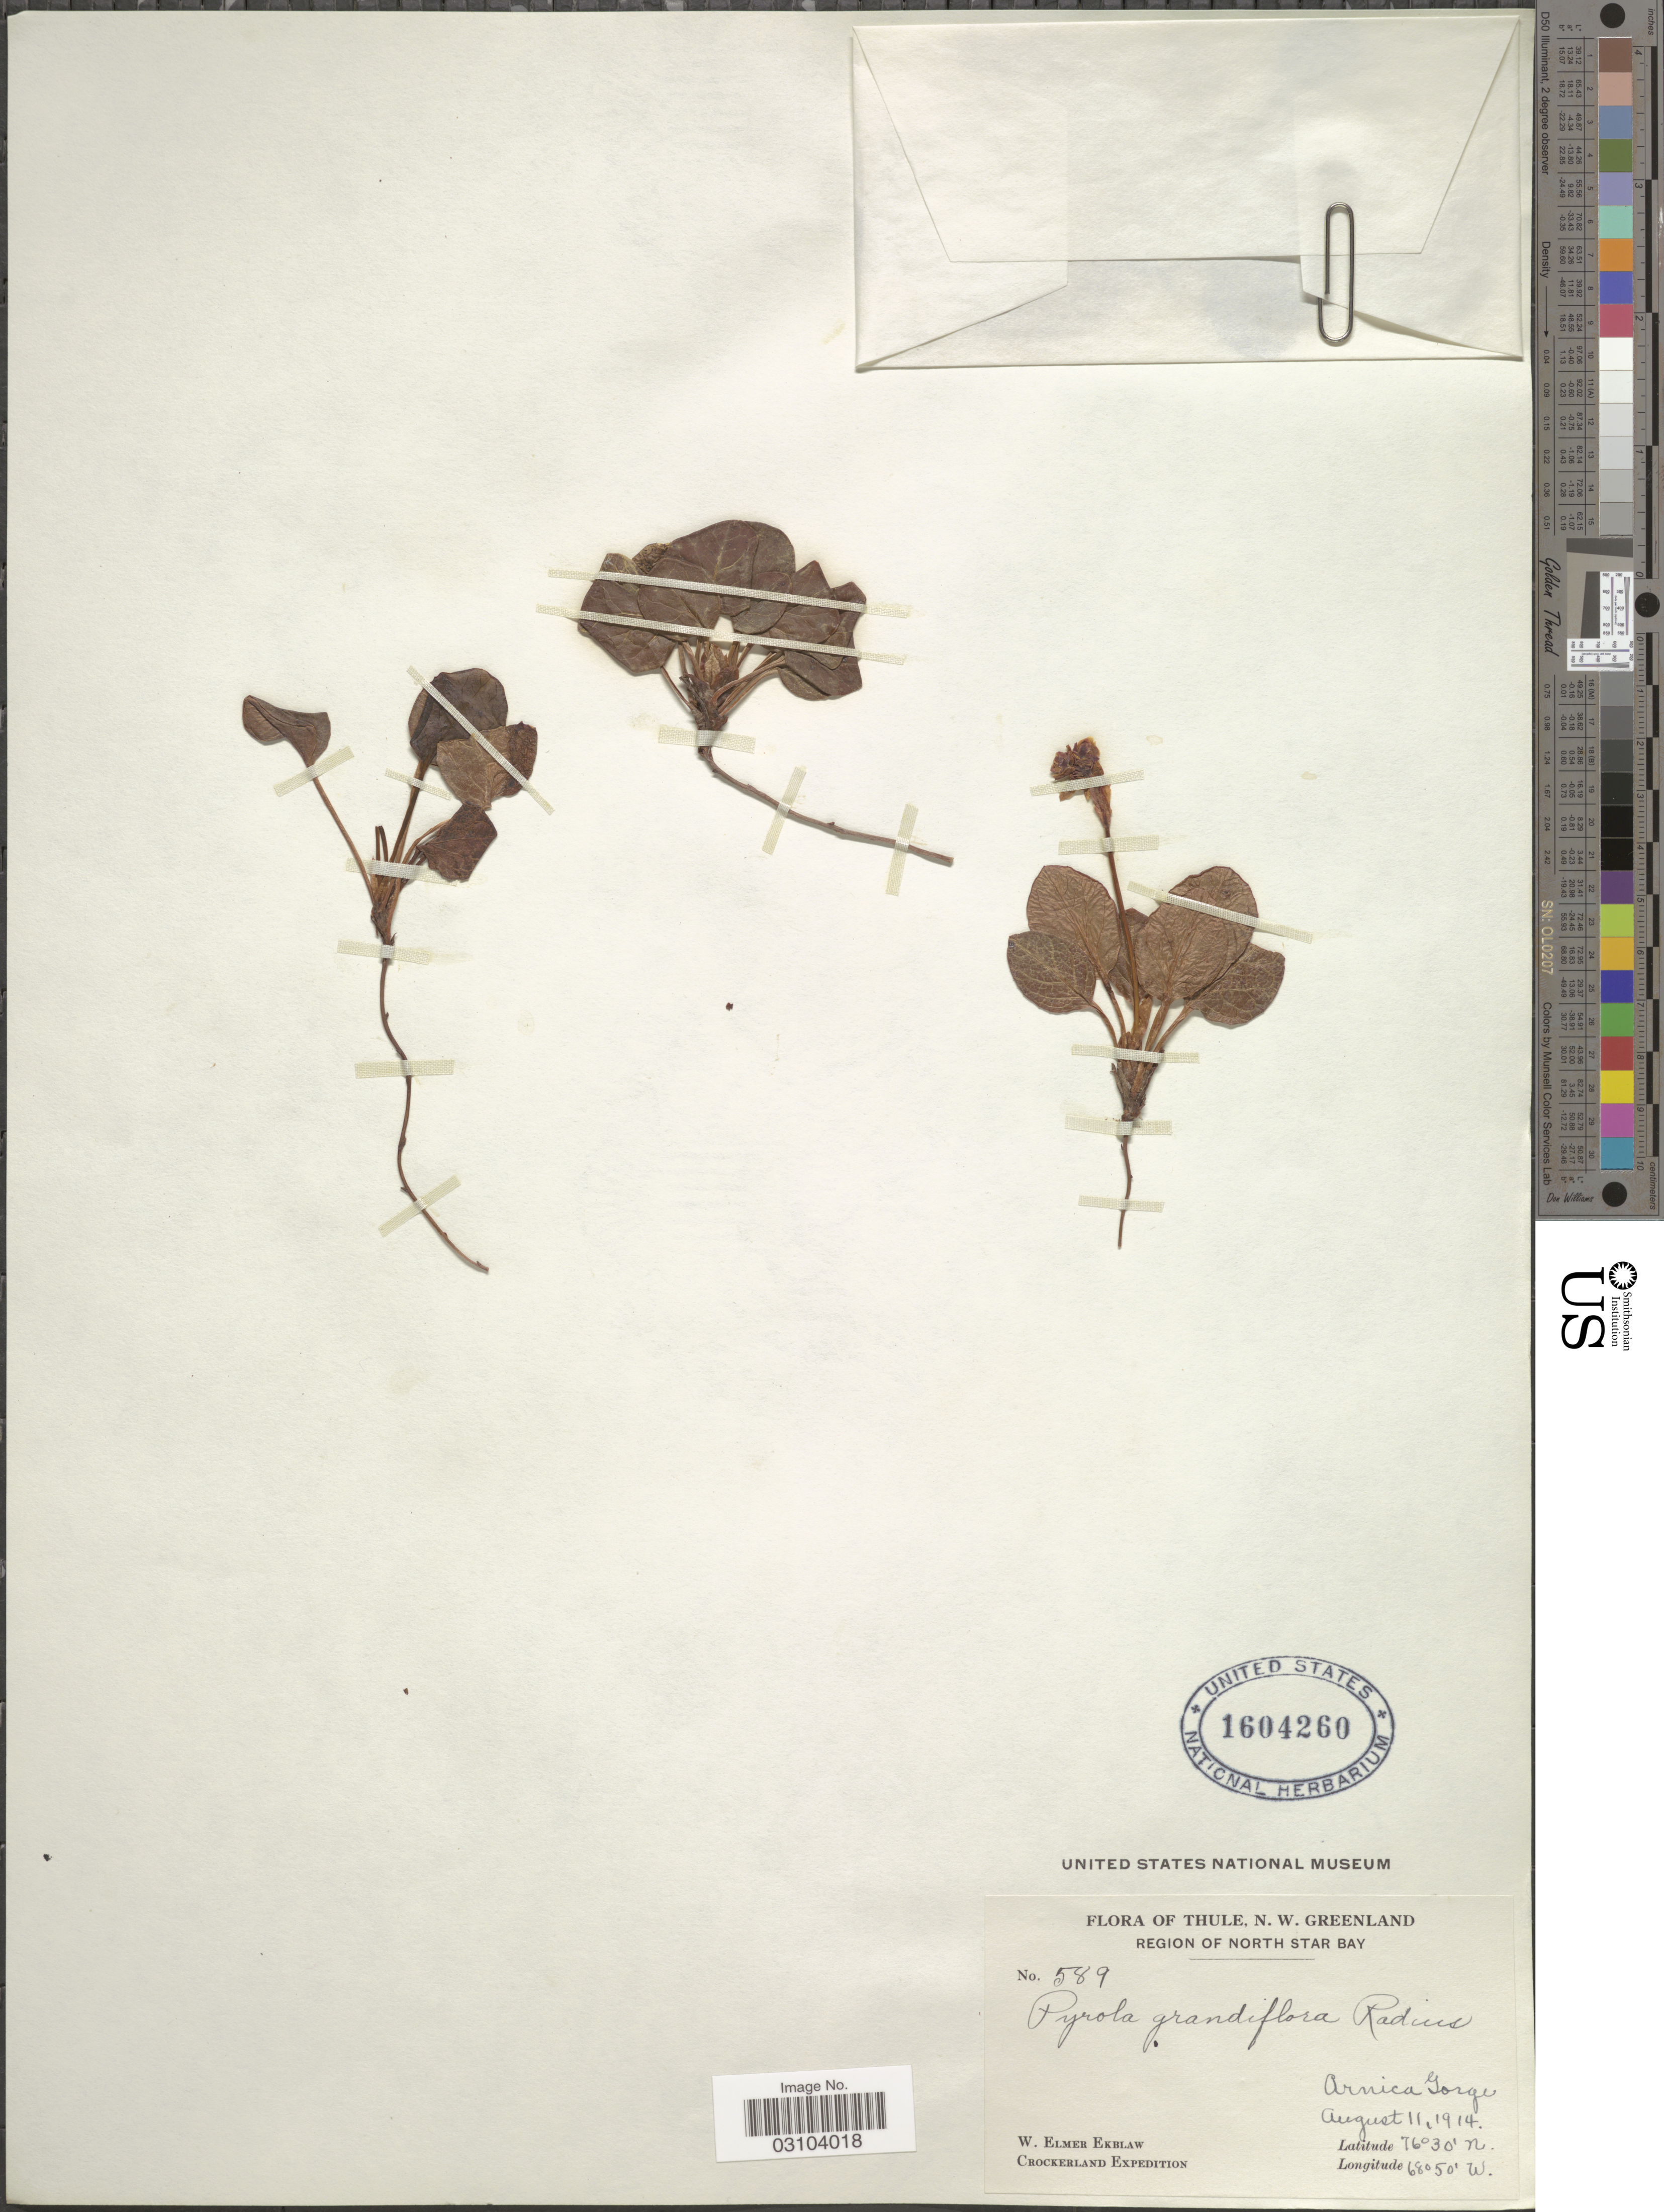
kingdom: Plantae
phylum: Tracheophyta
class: Magnoliopsida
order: Ericales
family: Ericaceae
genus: Pyrola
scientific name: Pyrola grandiflora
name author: Radius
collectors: W. Ekblaw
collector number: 589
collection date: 1914-08-11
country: Greenland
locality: Thule, N. W. Greenland. Region of North Star Bay. Arnica Gorge.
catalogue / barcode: US 1604260